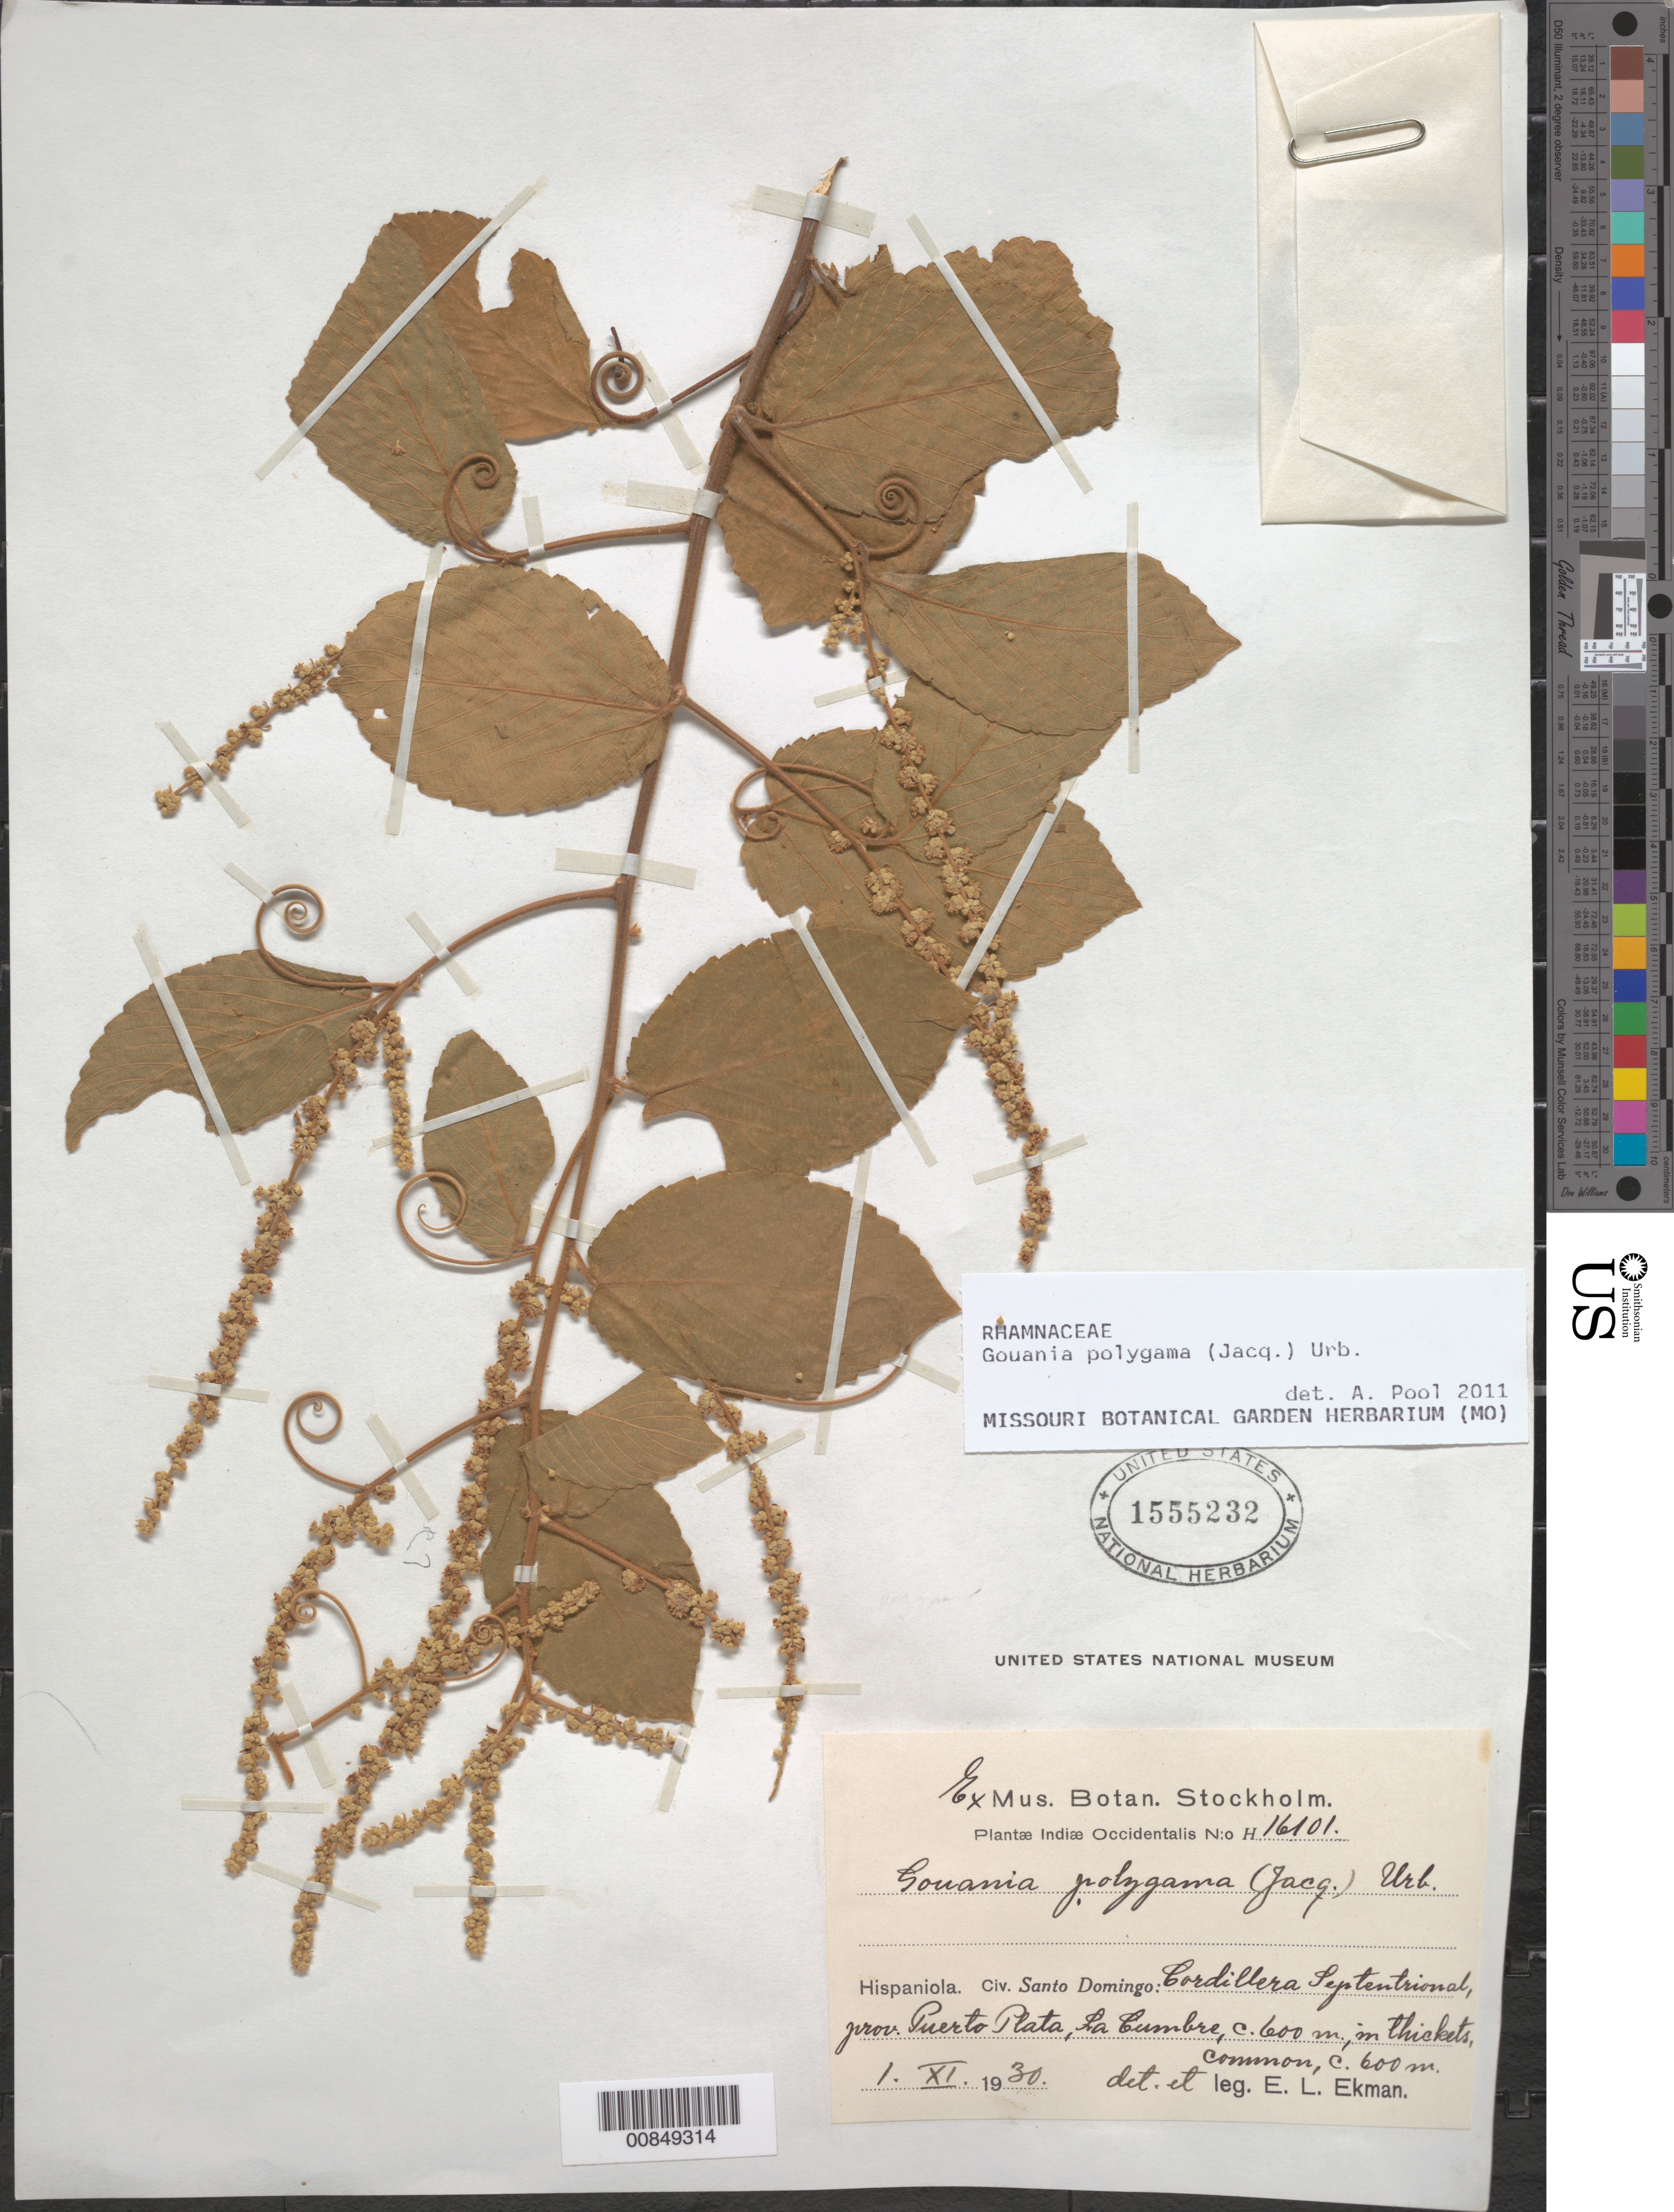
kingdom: Plantae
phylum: Tracheophyta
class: Magnoliopsida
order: Rosales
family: Rhamnaceae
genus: Gouania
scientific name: Gouania polygama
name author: (Jacq.) Urb.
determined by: Pool, A., (MO), Missouri Botanical Garden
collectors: E. L. Ekman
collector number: H 16101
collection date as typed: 01 Nov 1930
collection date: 1930-11-01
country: Dominican Republic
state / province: Puerto Plata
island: Hispaniola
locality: Cordillera Septentrional, La Cumbre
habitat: In thickets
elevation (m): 600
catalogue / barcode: US 1555232